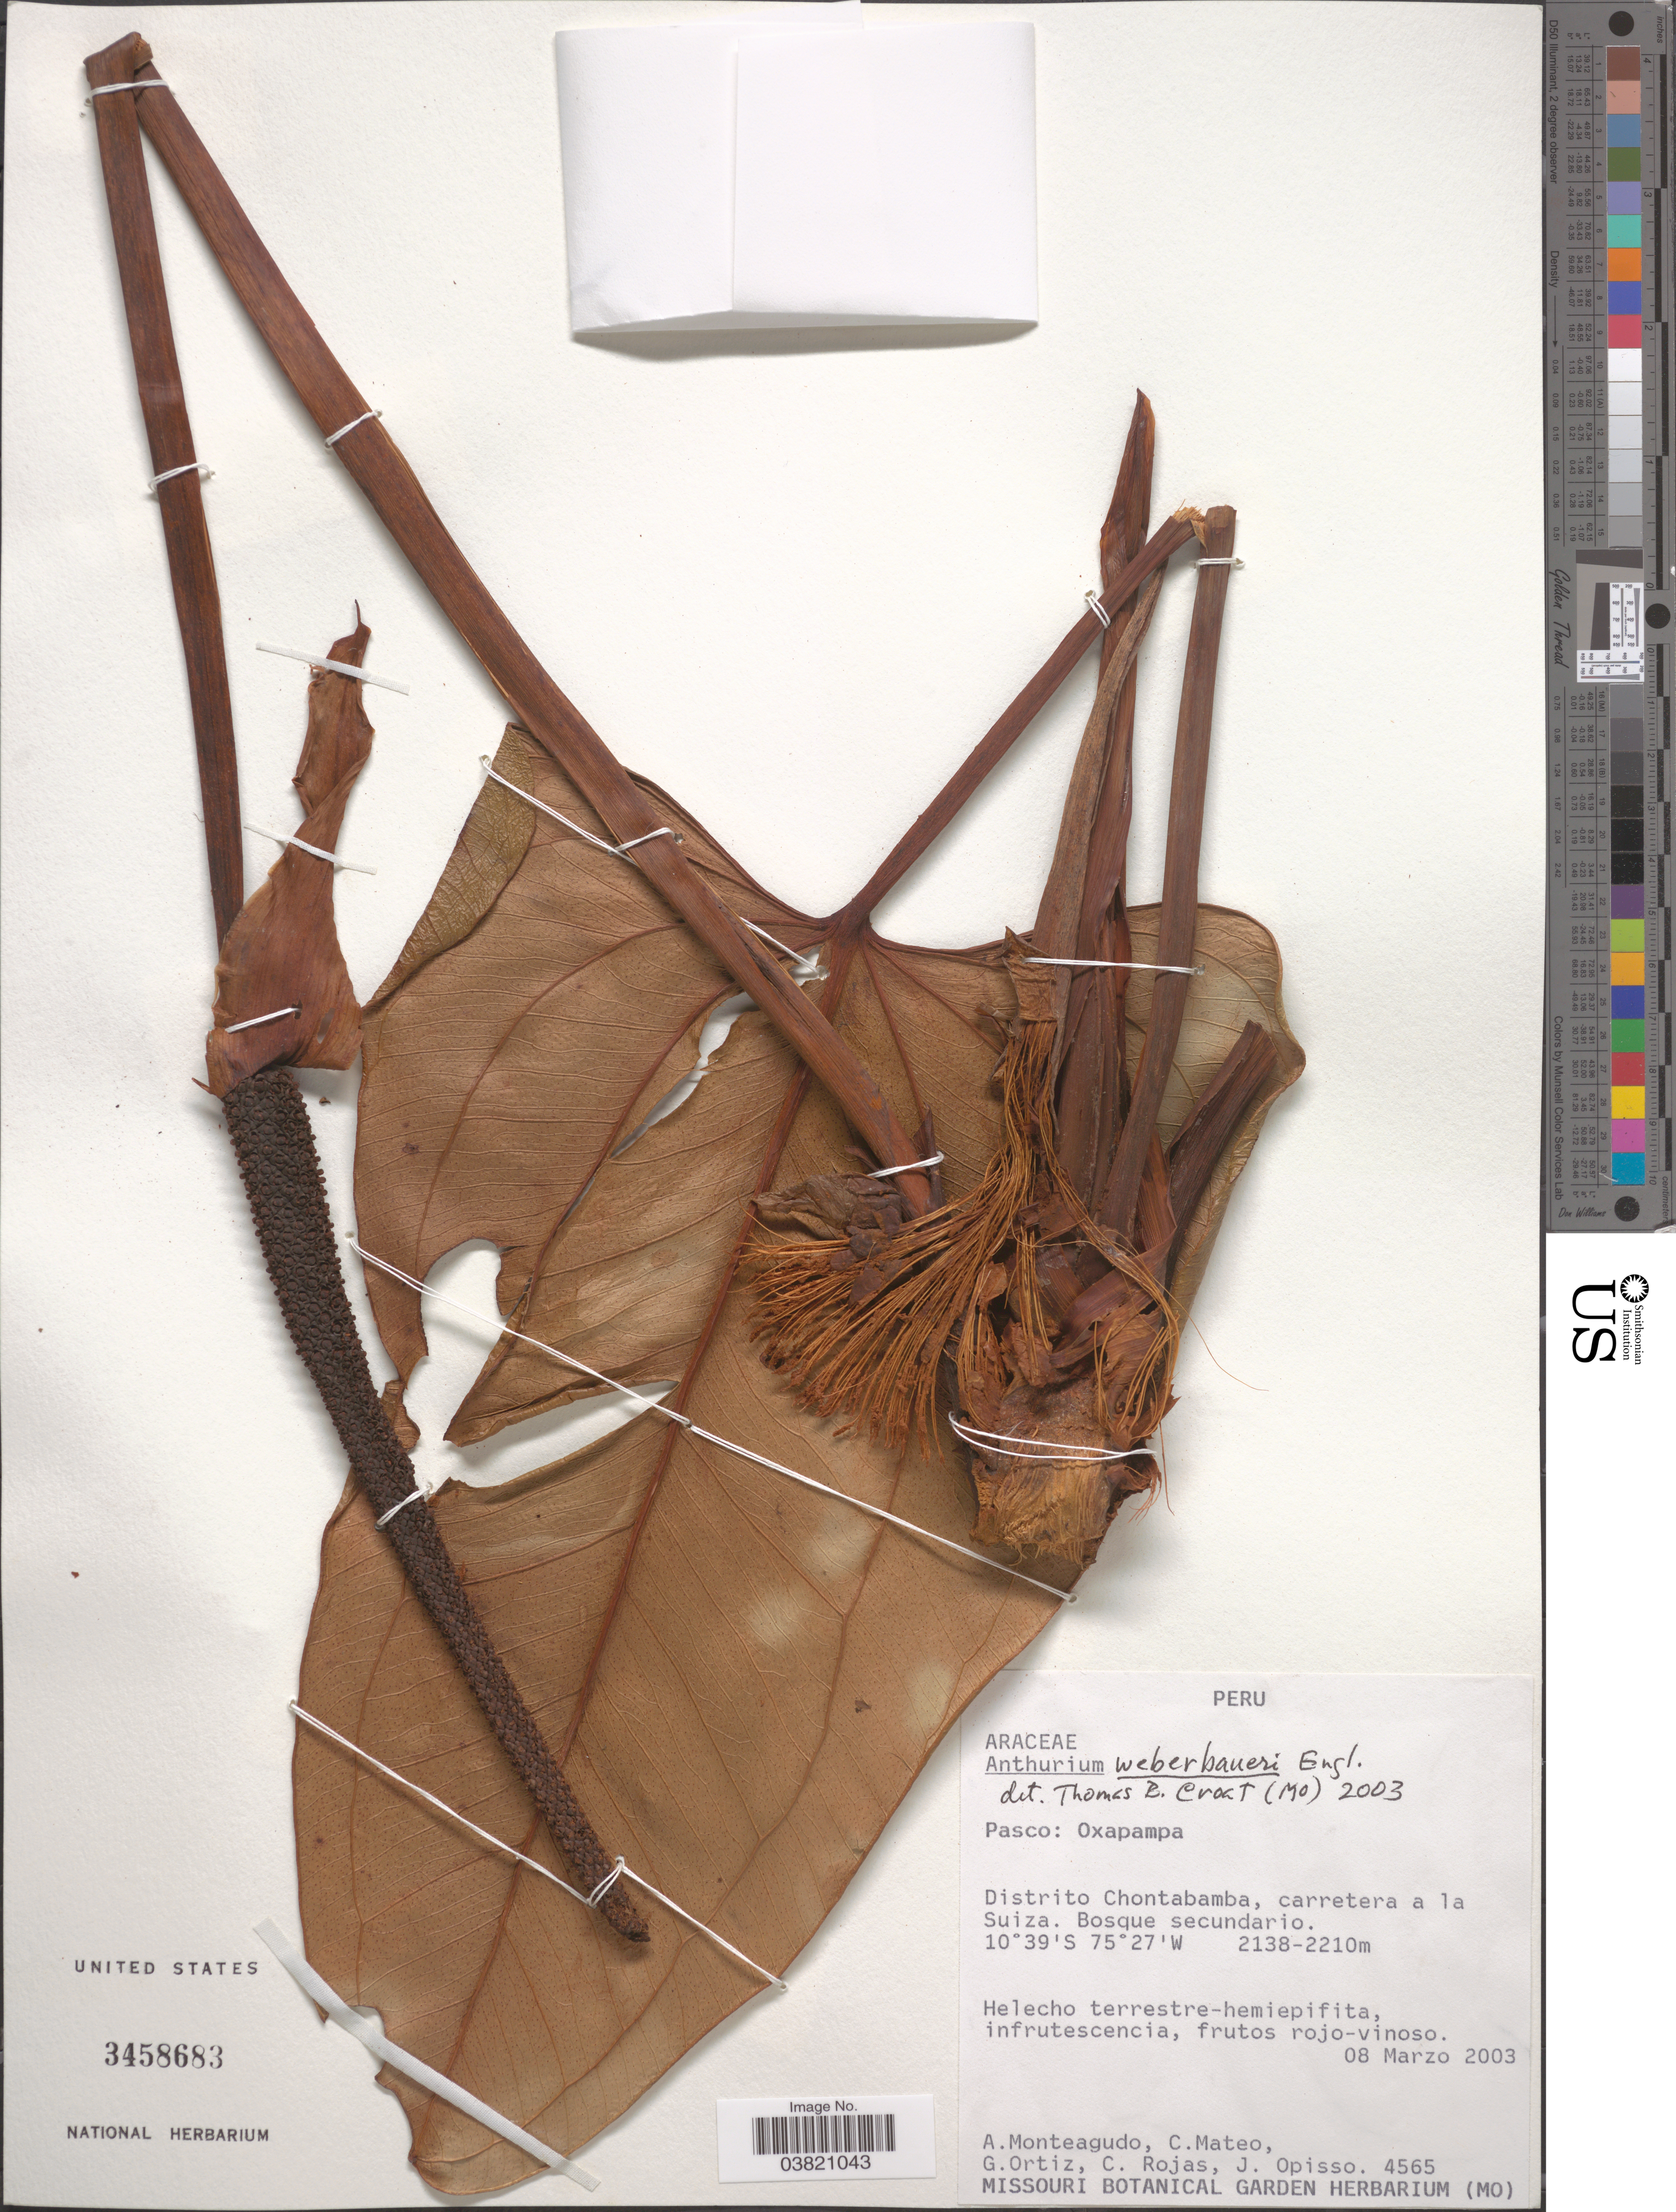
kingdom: Plantae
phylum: Tracheophyta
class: Liliopsida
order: Alismatales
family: Araceae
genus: Anthurium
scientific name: Anthurium weberbaueri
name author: Engl.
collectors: A. Monteagudo, C. Mateo, C. Ortiz, C. Rojas & J. Opisso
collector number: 4565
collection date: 2003-03-08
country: Peru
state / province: Pasco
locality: Oxapampa. Distrito Chontabamba, carretera a la Suiza.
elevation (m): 2138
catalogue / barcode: US 3458683